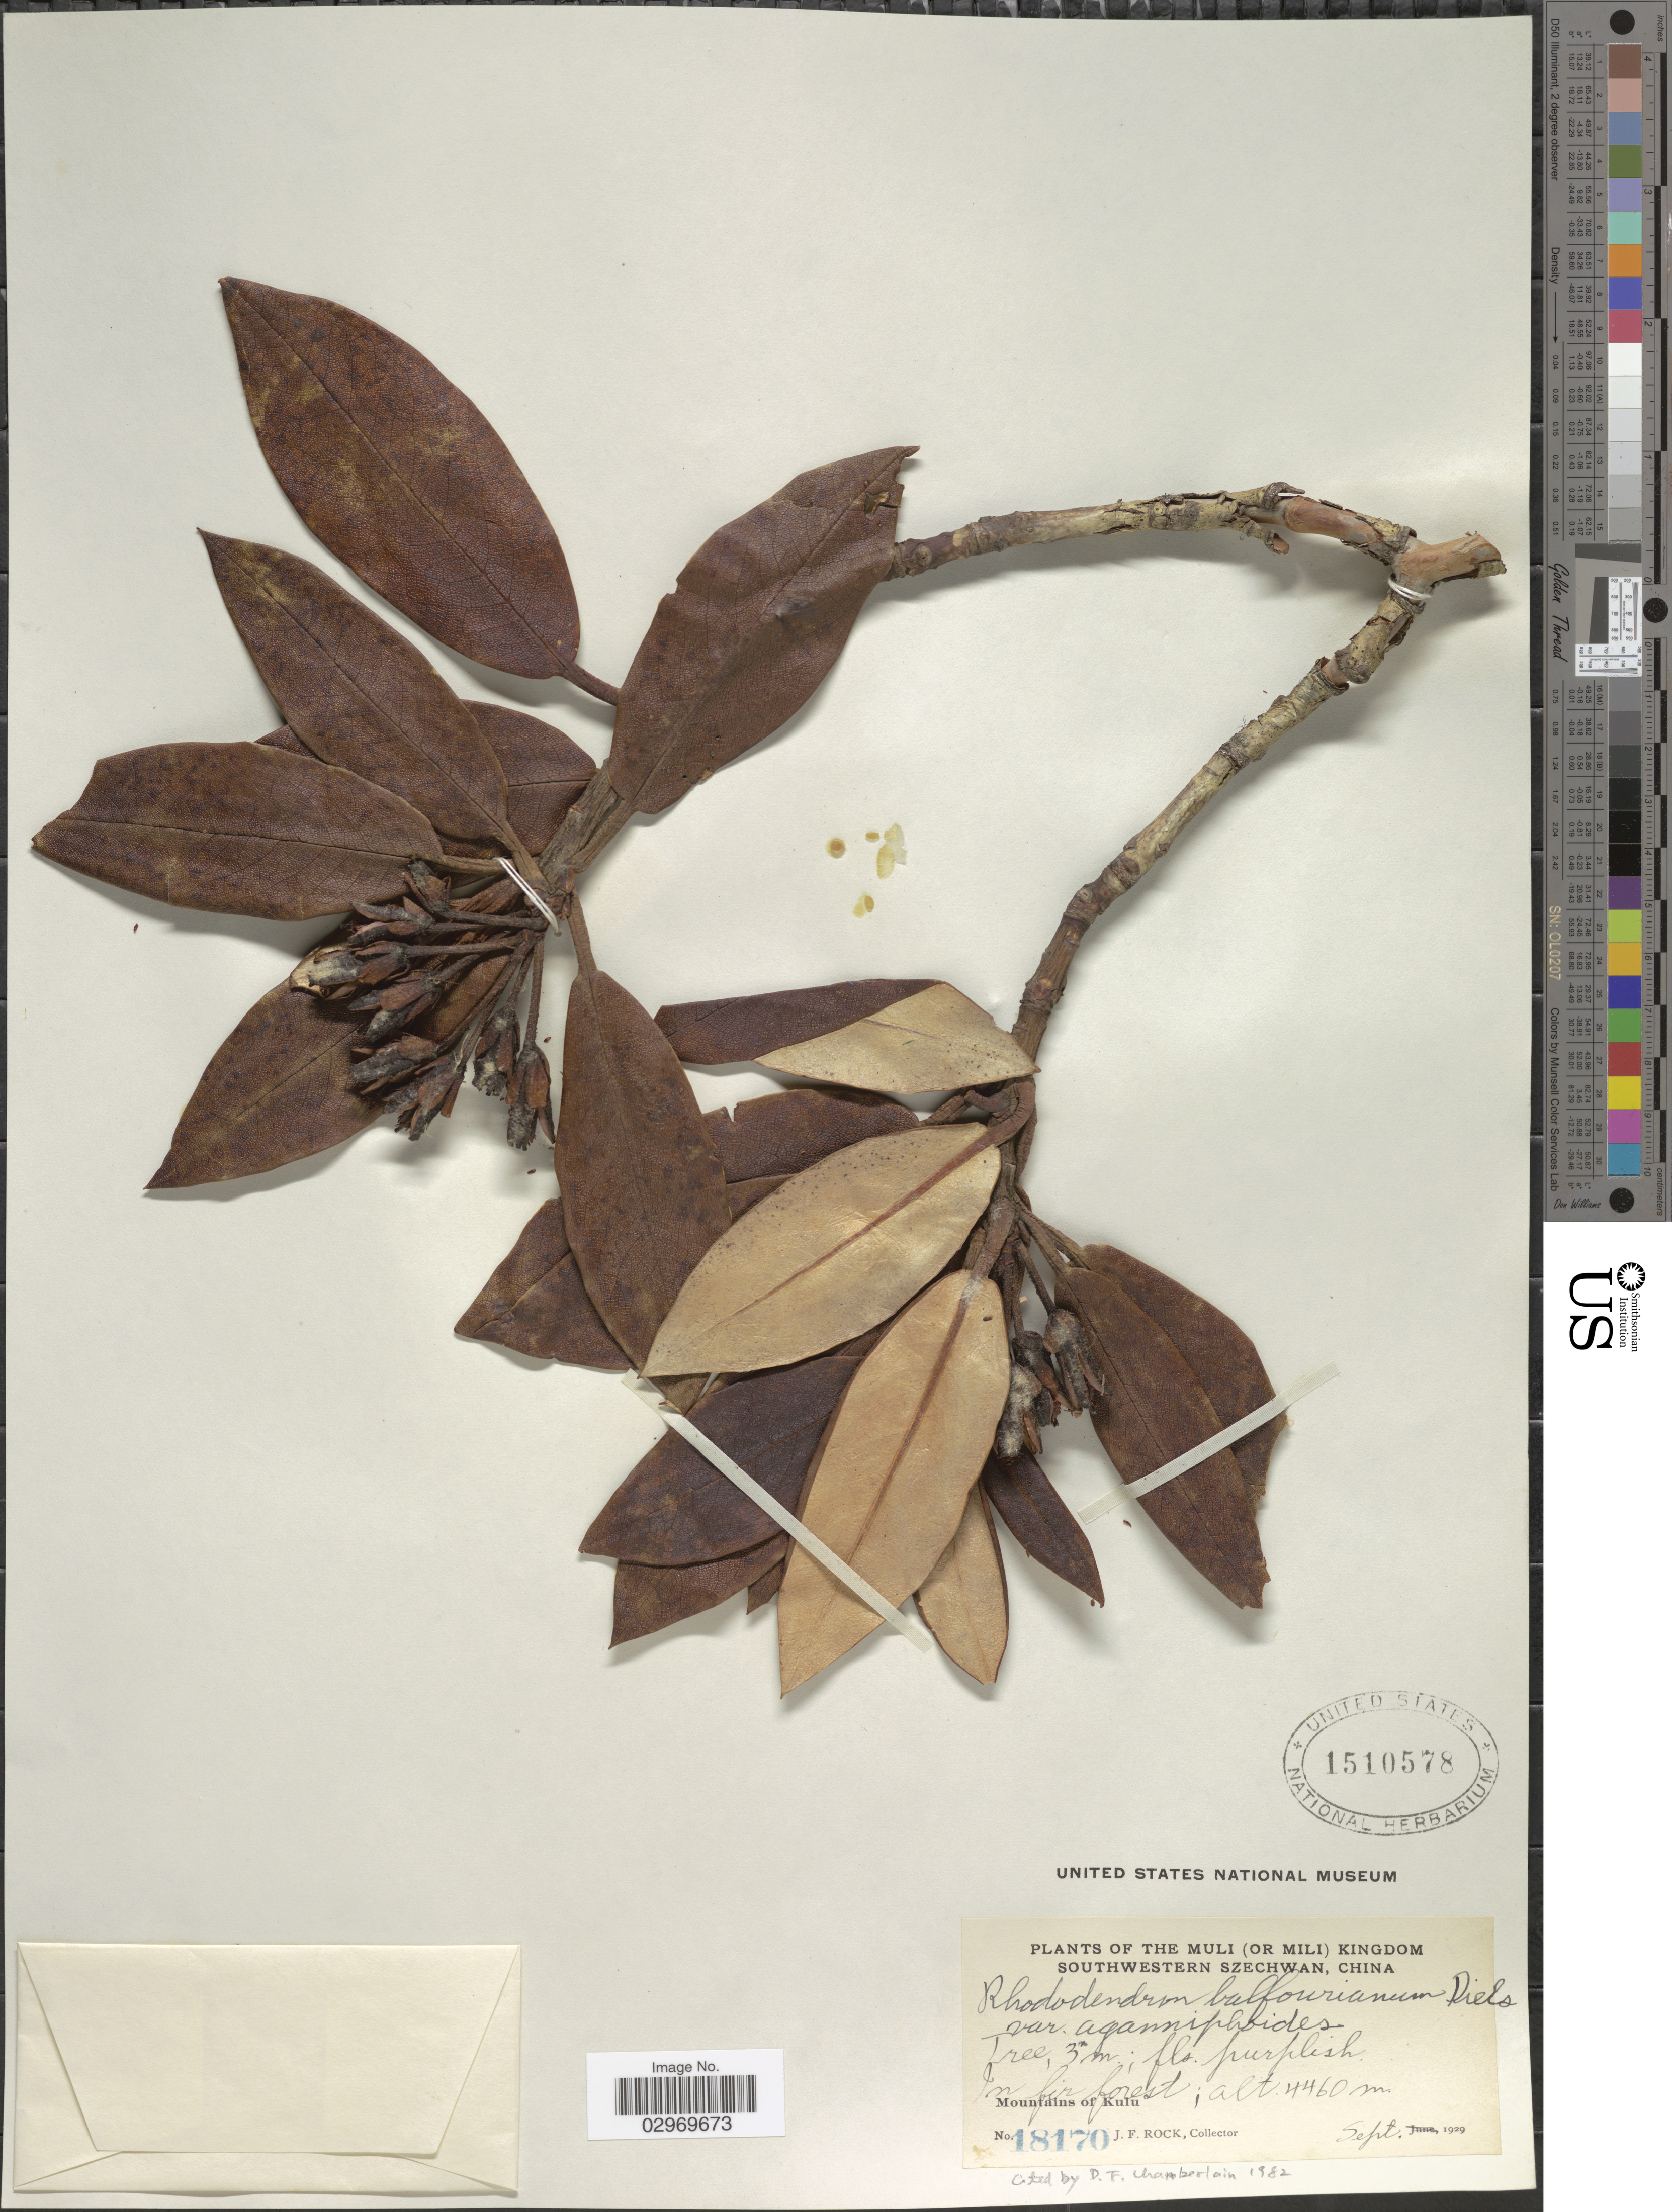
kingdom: Plantae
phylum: Tracheophyta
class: Magnoliopsida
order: Ericales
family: Ericaceae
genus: Rhododendron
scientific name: Rhododendron balfourianum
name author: Diels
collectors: J. Rock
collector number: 18170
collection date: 1929-09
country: China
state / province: Sichuan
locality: The Muli (or Mili) Kingdom, Southwestern Szechwan. Mountains of Kulu.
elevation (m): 4460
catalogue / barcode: US 1510578